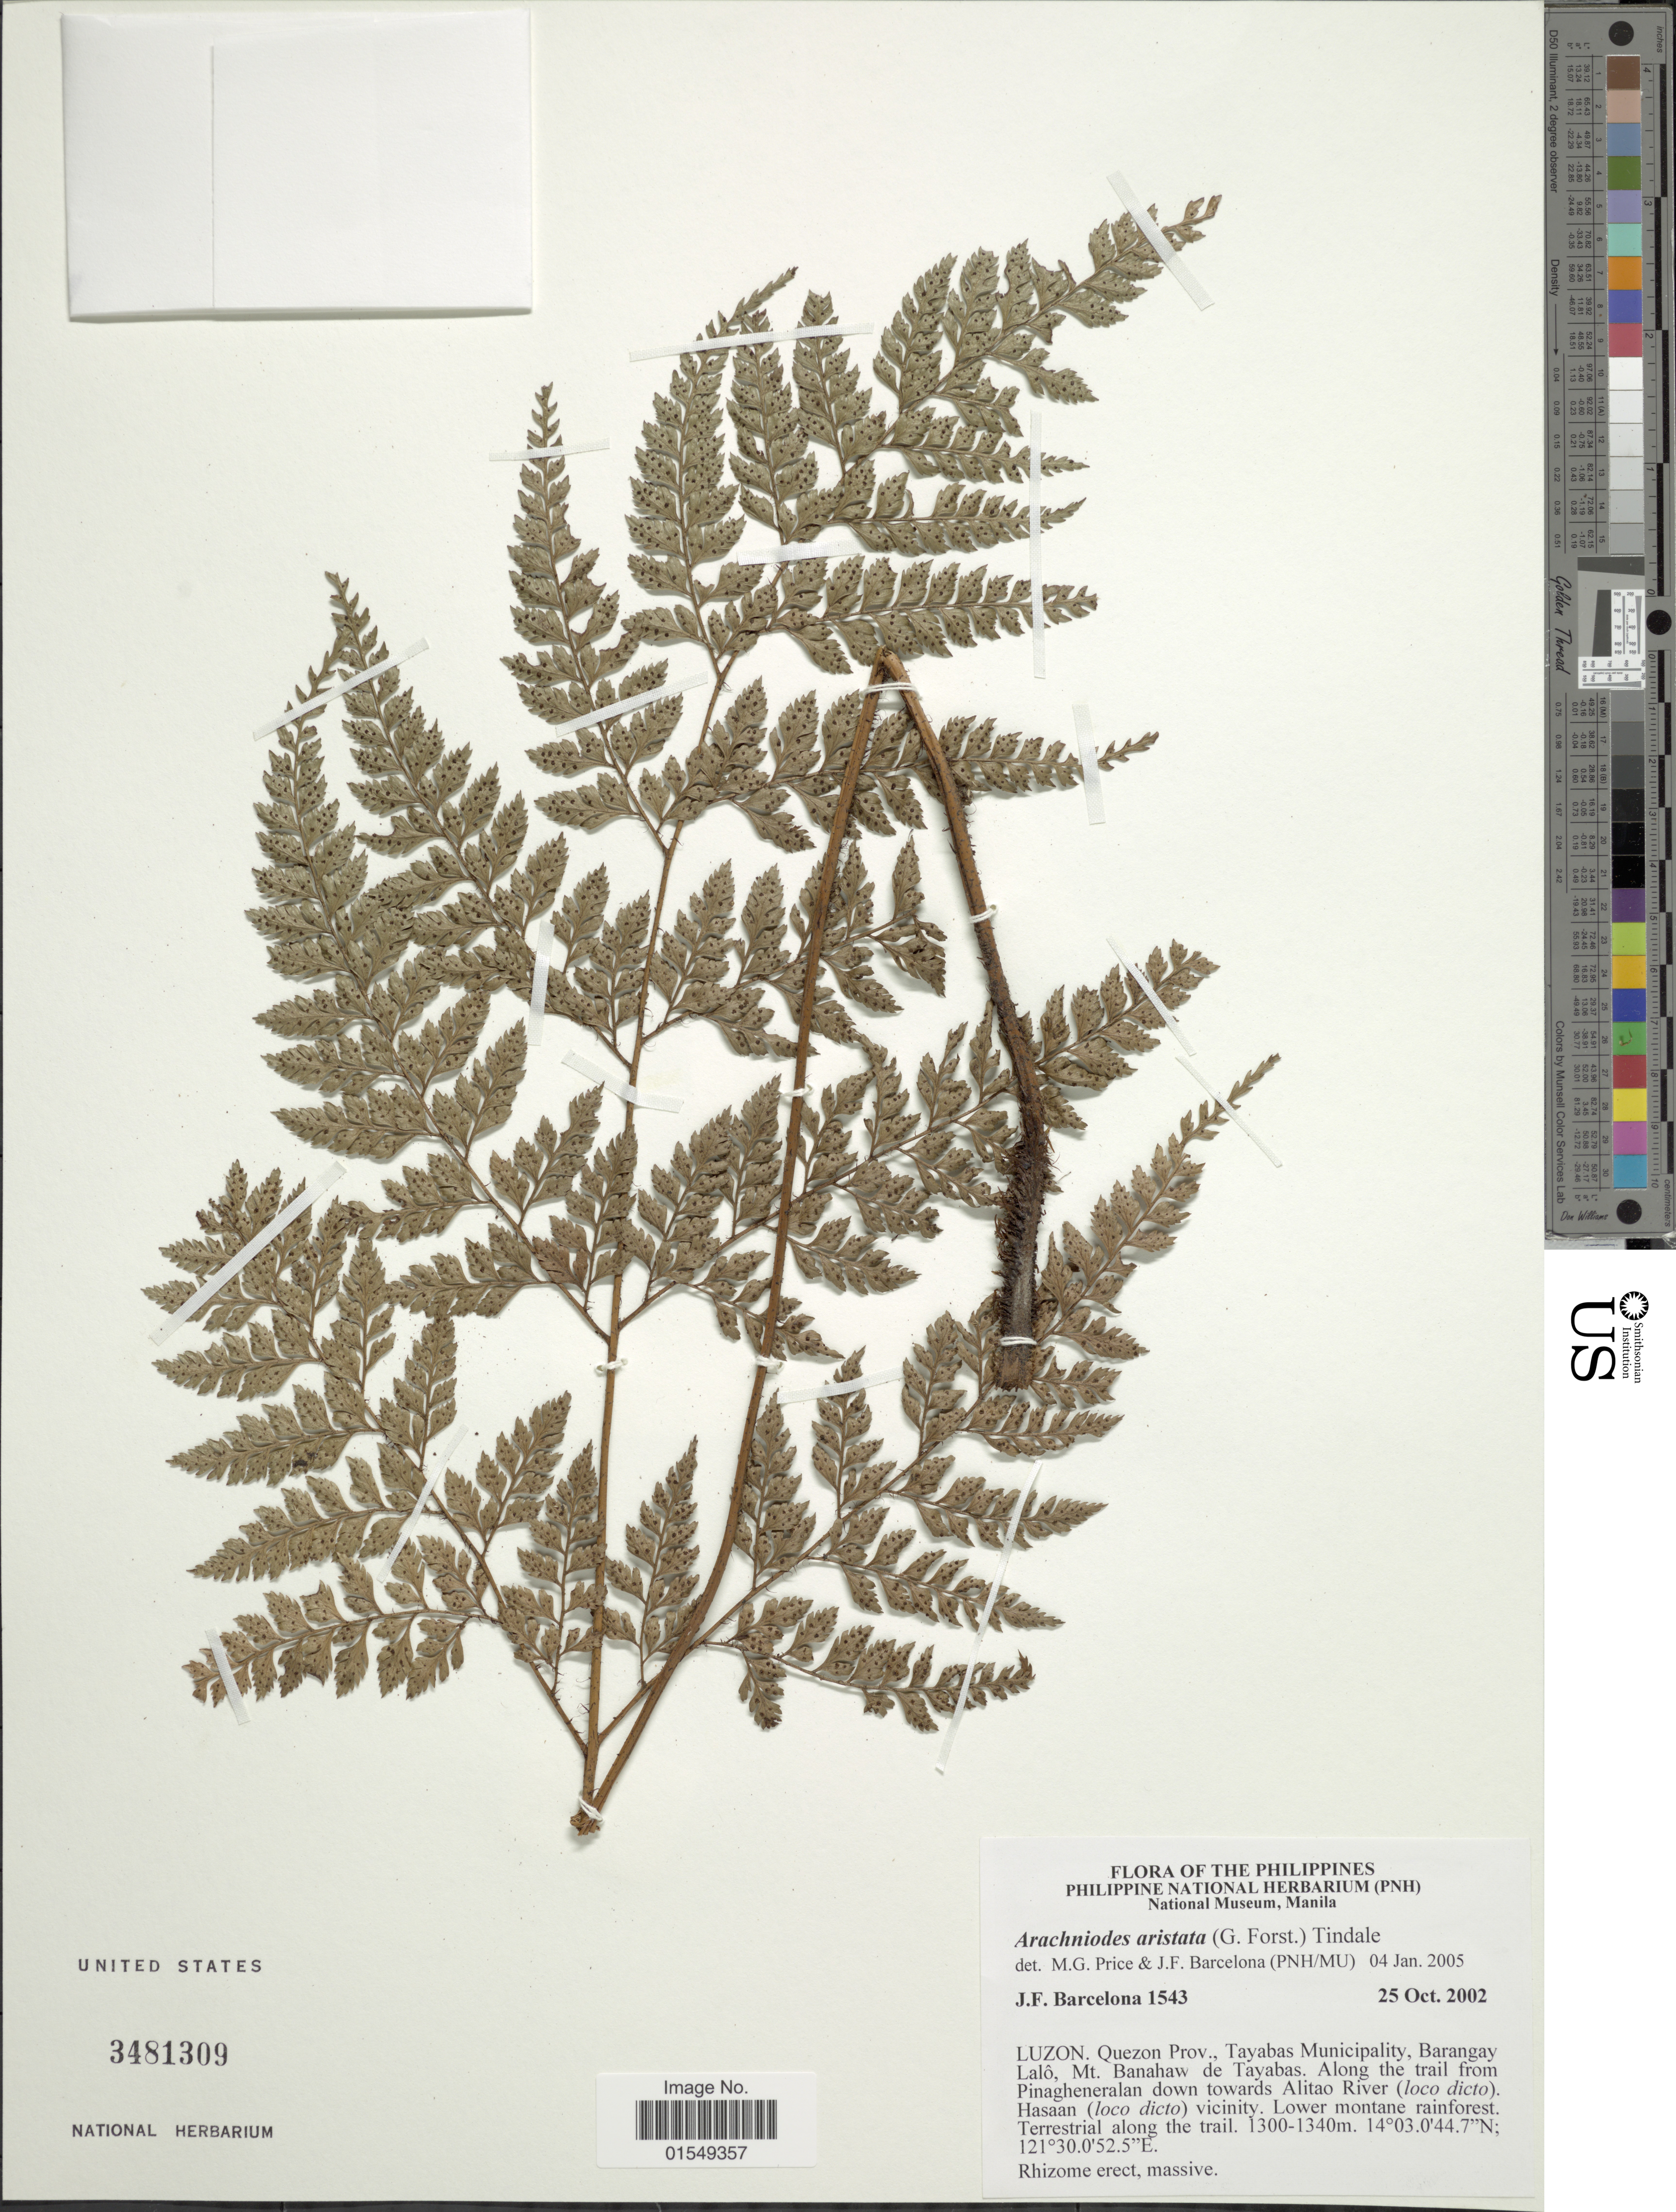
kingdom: Plantae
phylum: Tracheophyta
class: Polypodiopsida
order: Polypodiales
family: Dryopteridaceae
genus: Arachniodes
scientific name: Arachniodes aristata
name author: (G. Forst.) Tindale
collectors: J. F. Barcelona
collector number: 1543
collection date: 2002-10-25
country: Philippines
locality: Luzon. Quezon Prov., Tayabas Municipality, Barangay Lalo, Mt. Banahaw de Tayabas, along the trail from Pinagheneralan down towards Alitao River (loco dicto), Hasaan (loco dicto) vicinity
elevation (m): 1300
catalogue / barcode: US 3481309